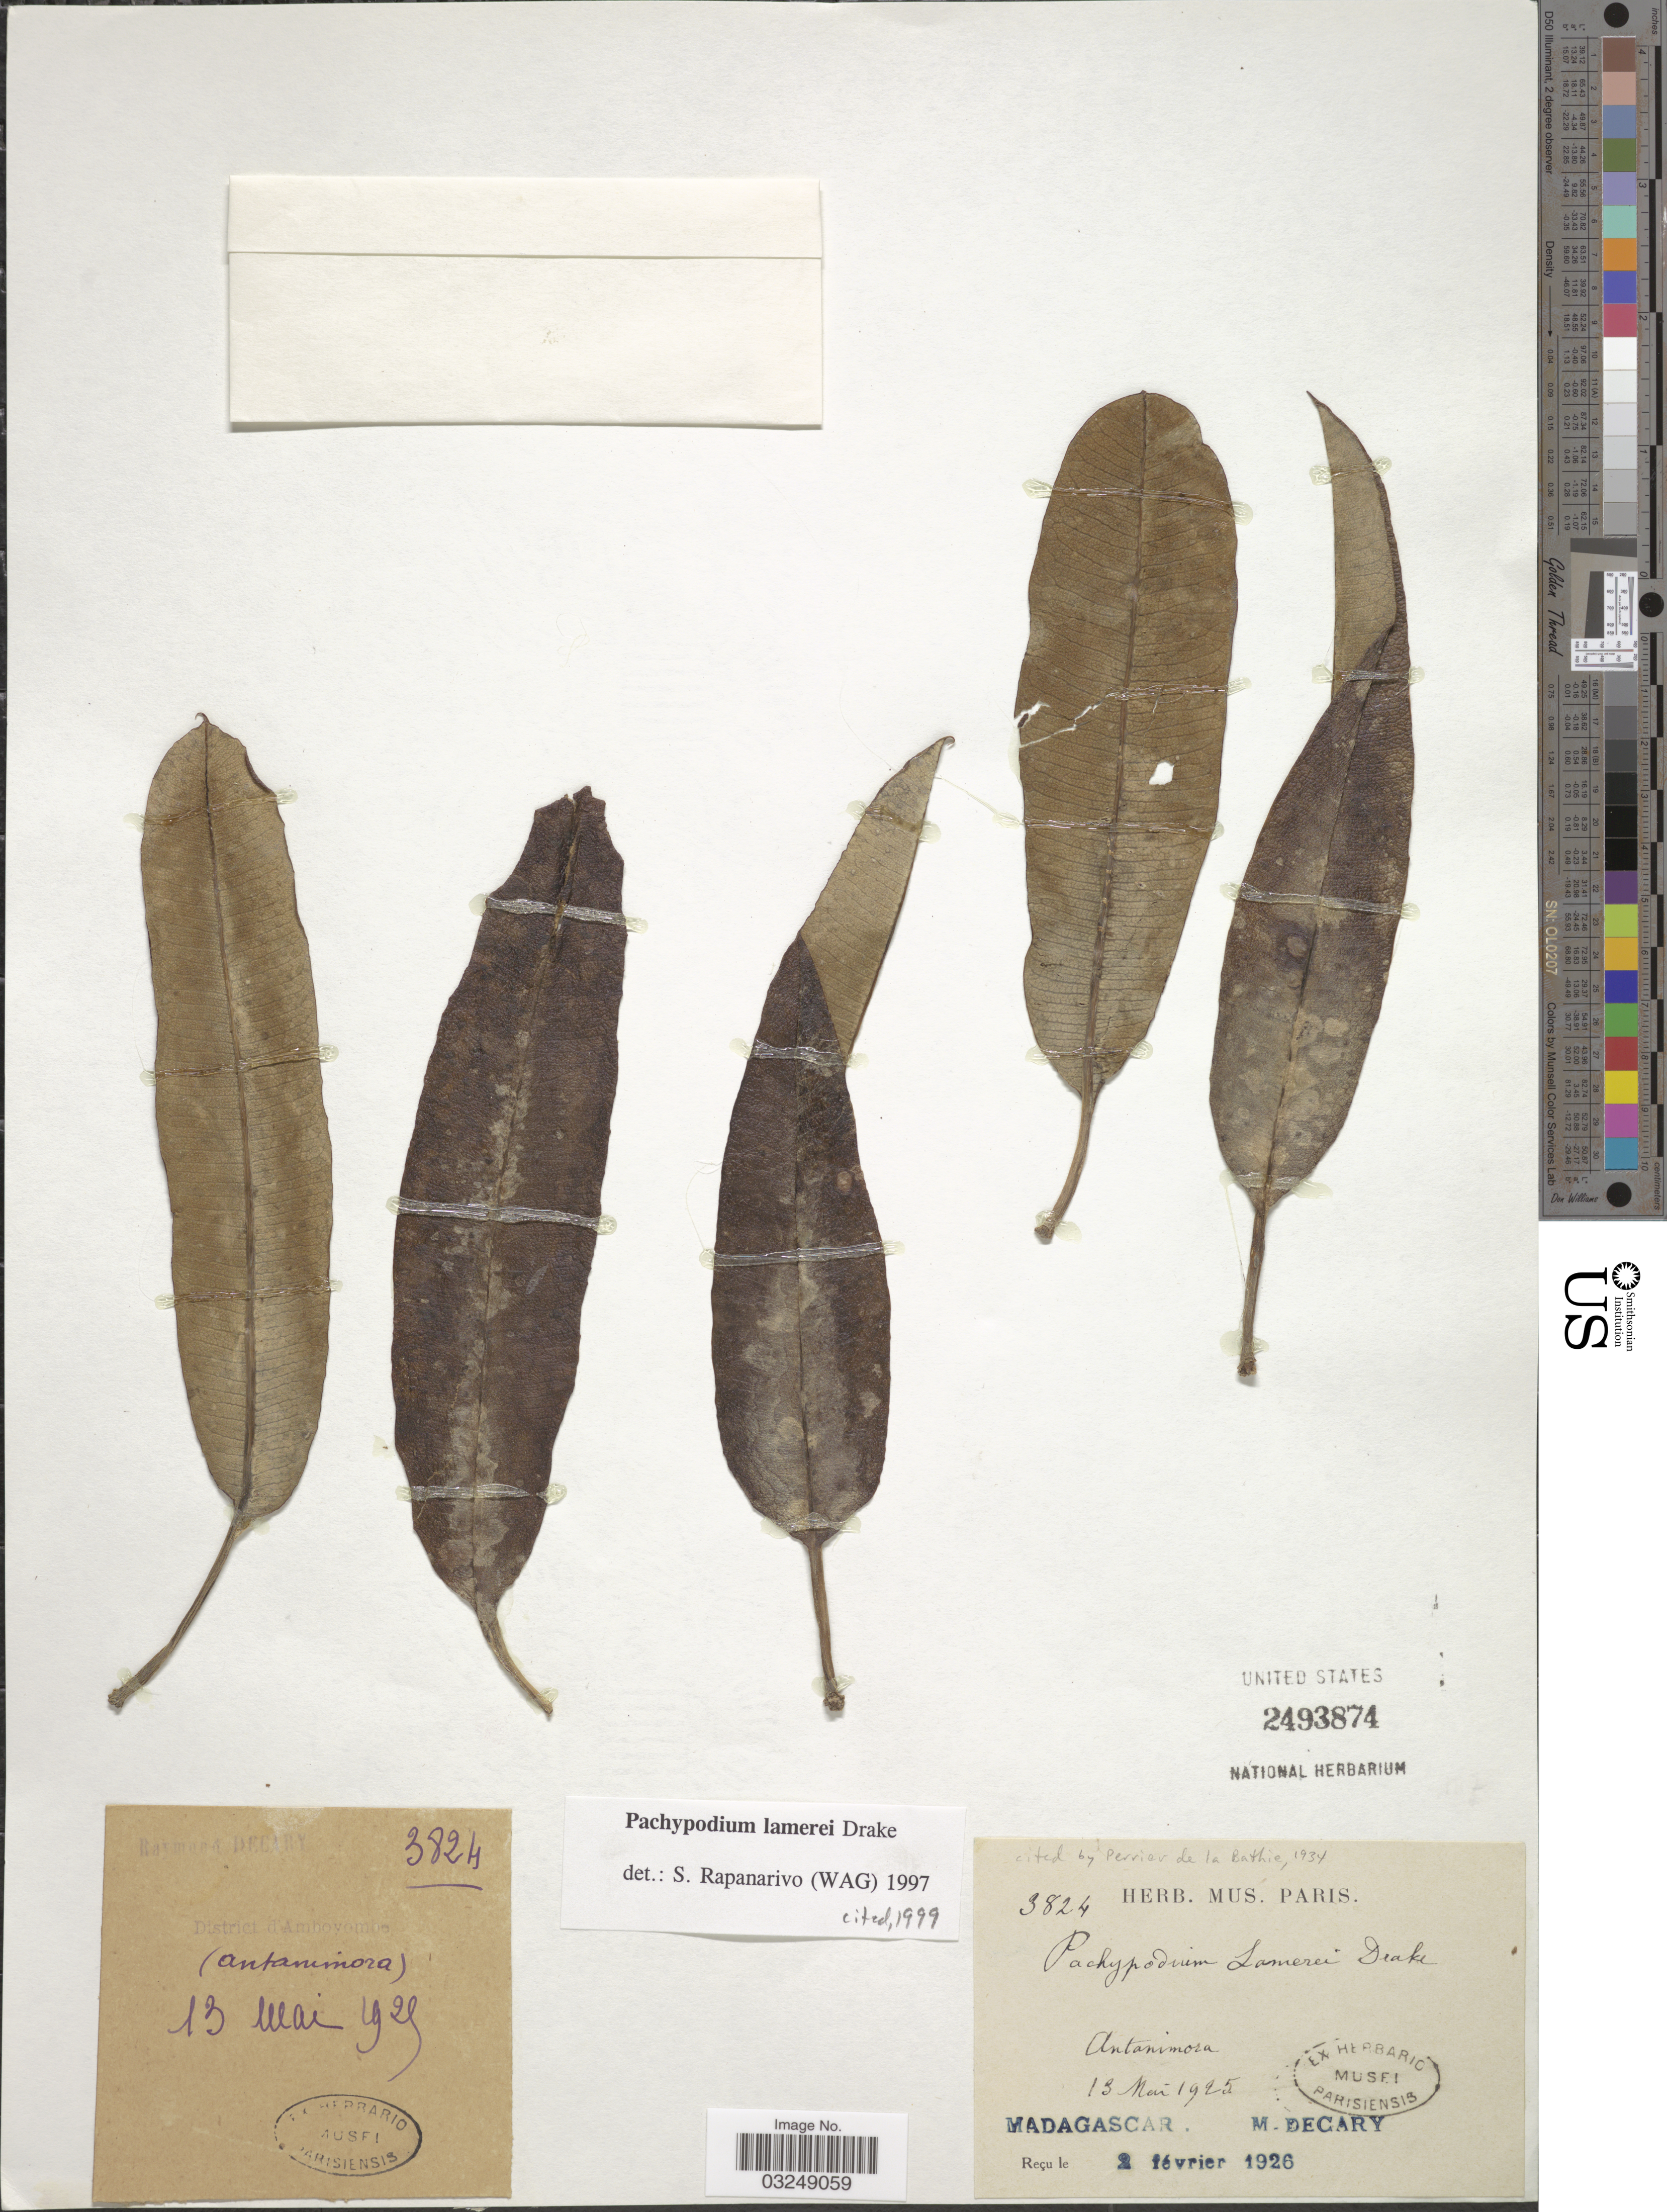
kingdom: Plantae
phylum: Tracheophyta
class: Magnoliopsida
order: Gentianales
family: Apocynaceae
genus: Pachypodium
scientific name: Pachypodium lamerei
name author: Drake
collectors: R. Decary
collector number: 3824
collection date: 1925-05-13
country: Madagascar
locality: Antanimora. District d'Ambovombe.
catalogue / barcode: US 2493874